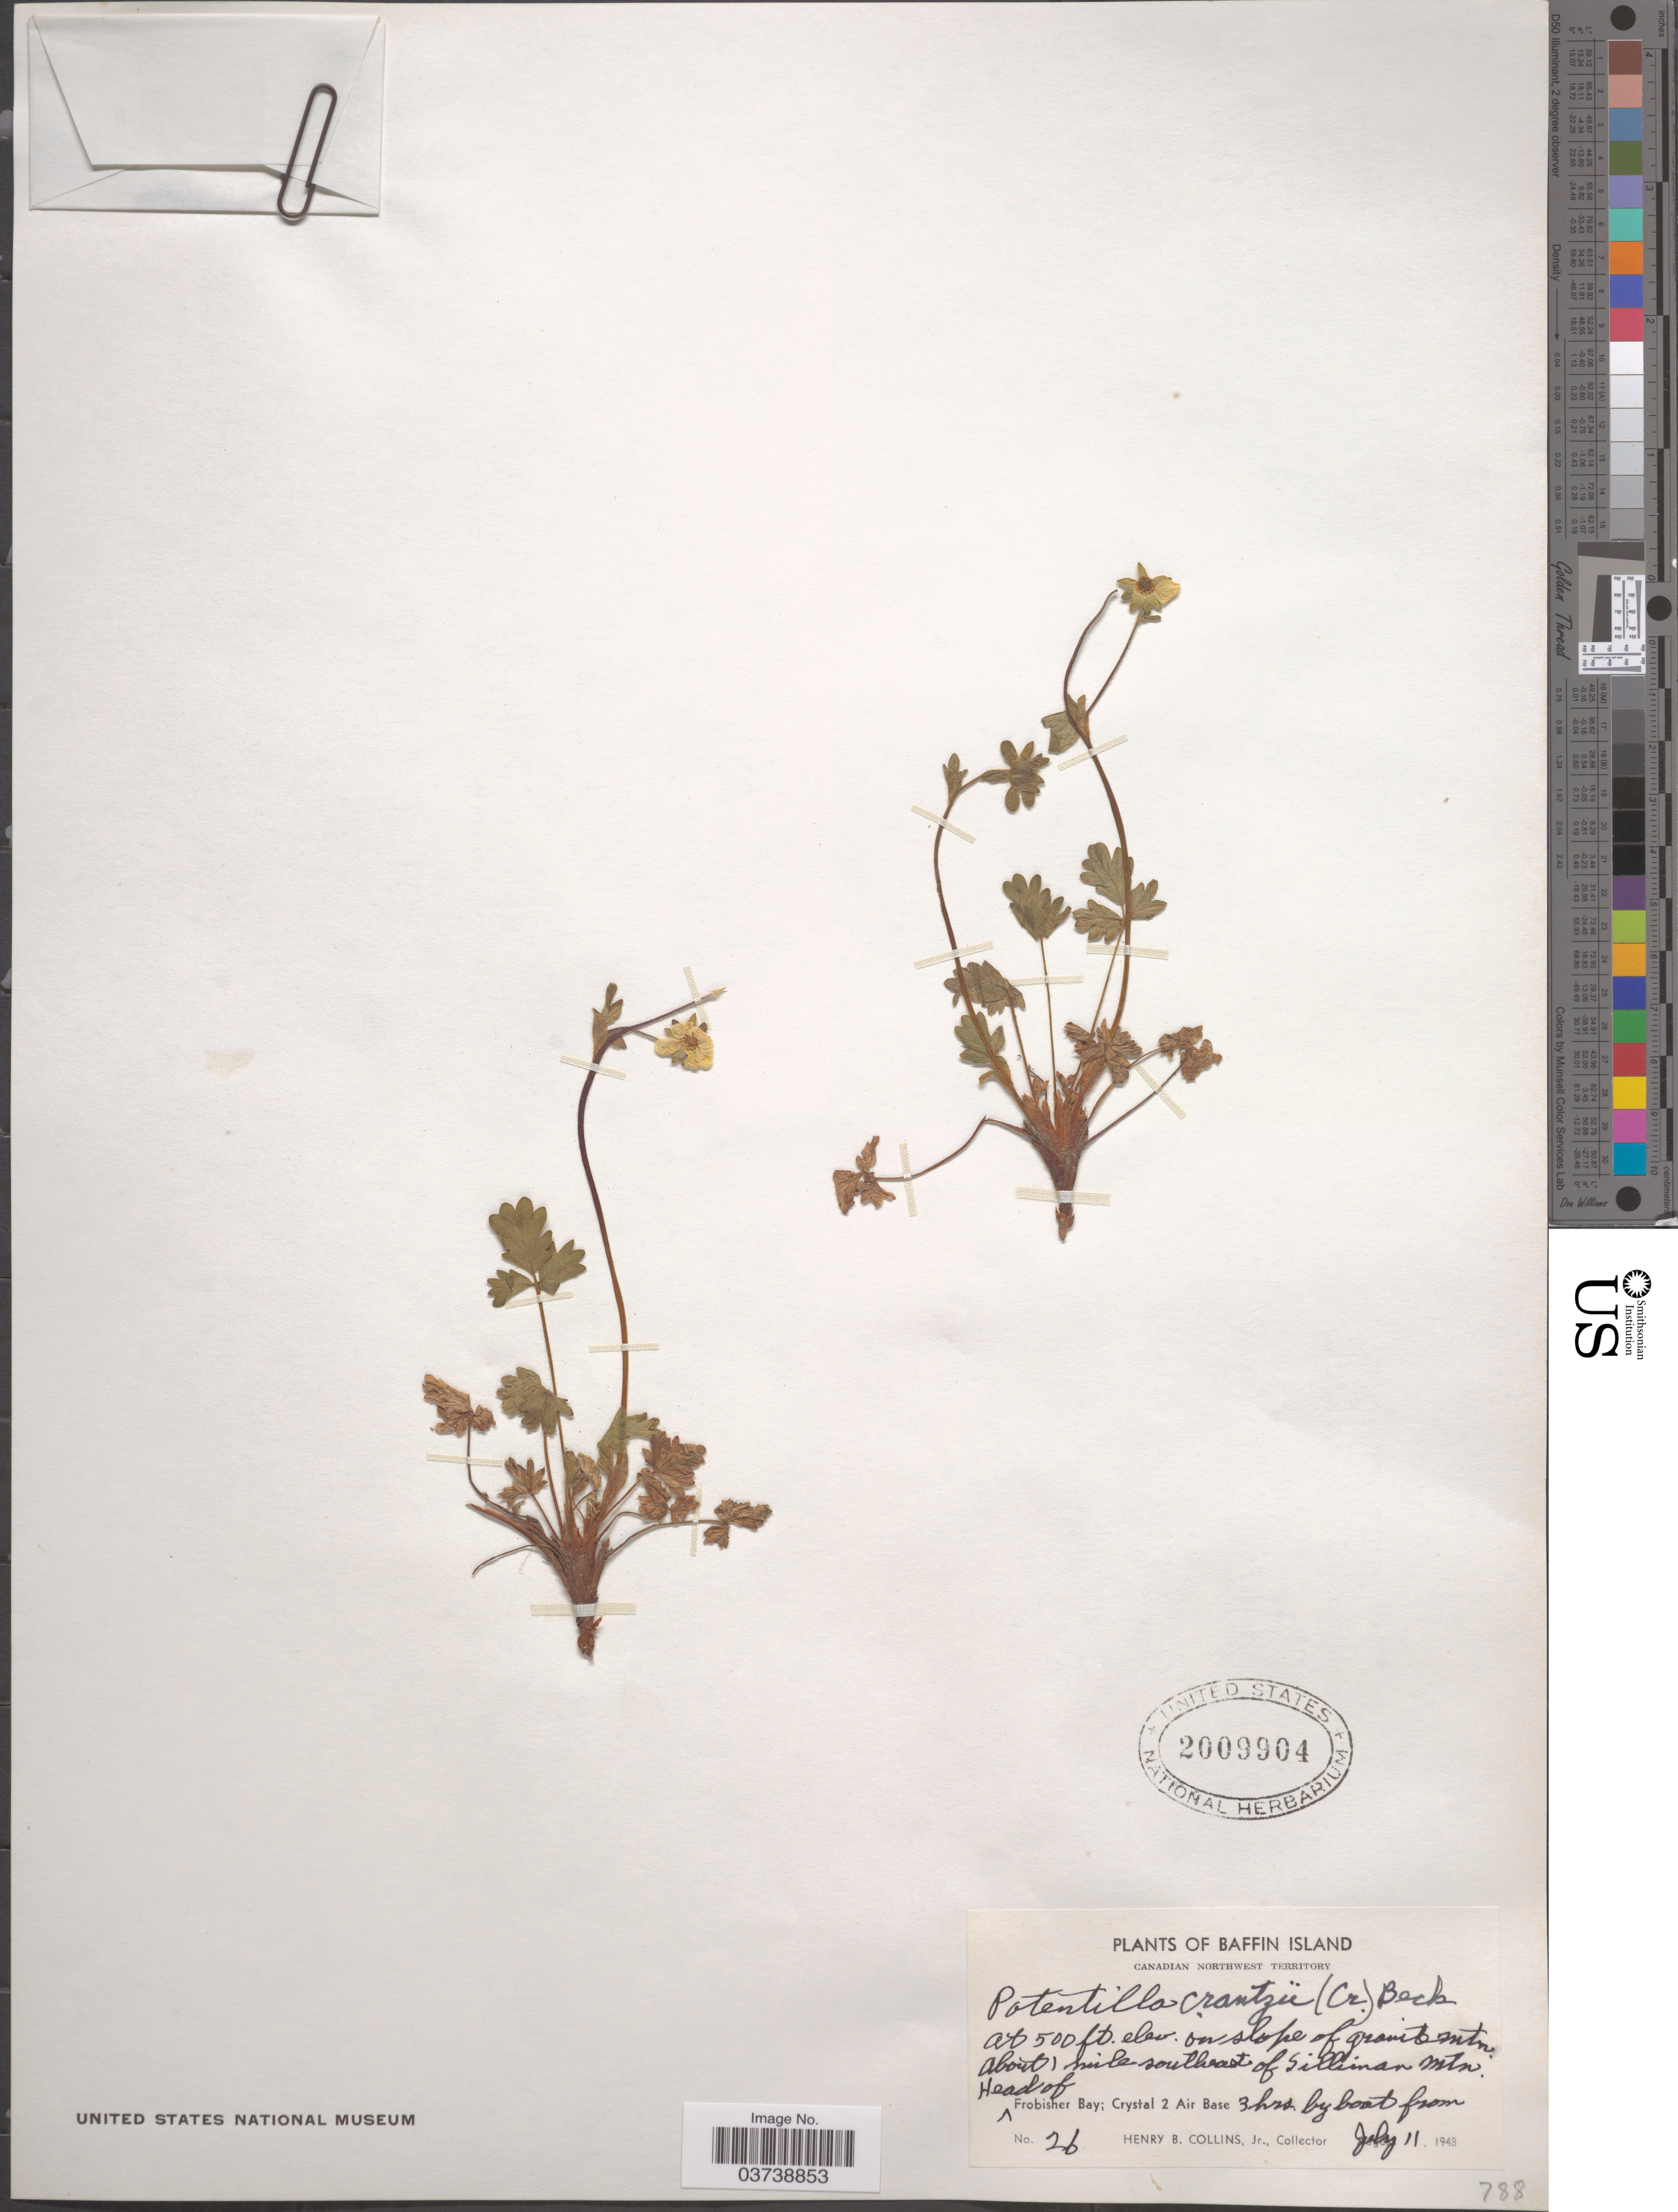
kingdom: Plantae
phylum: Tracheophyta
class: Magnoliopsida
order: Rosales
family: Rosaceae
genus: Potentilla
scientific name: Potentilla crantzii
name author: (Crantz) Beck ex Fritsch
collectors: H. Collins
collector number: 26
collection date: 1948-07-11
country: Canada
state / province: Northwest Territories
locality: Baffin Island. Canadian Northwest Territory. About 1 mi southeast of Silliman Mtn. Head of Frobisher Bay; Crystal 2 Air Base.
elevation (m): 152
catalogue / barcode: US 2009904